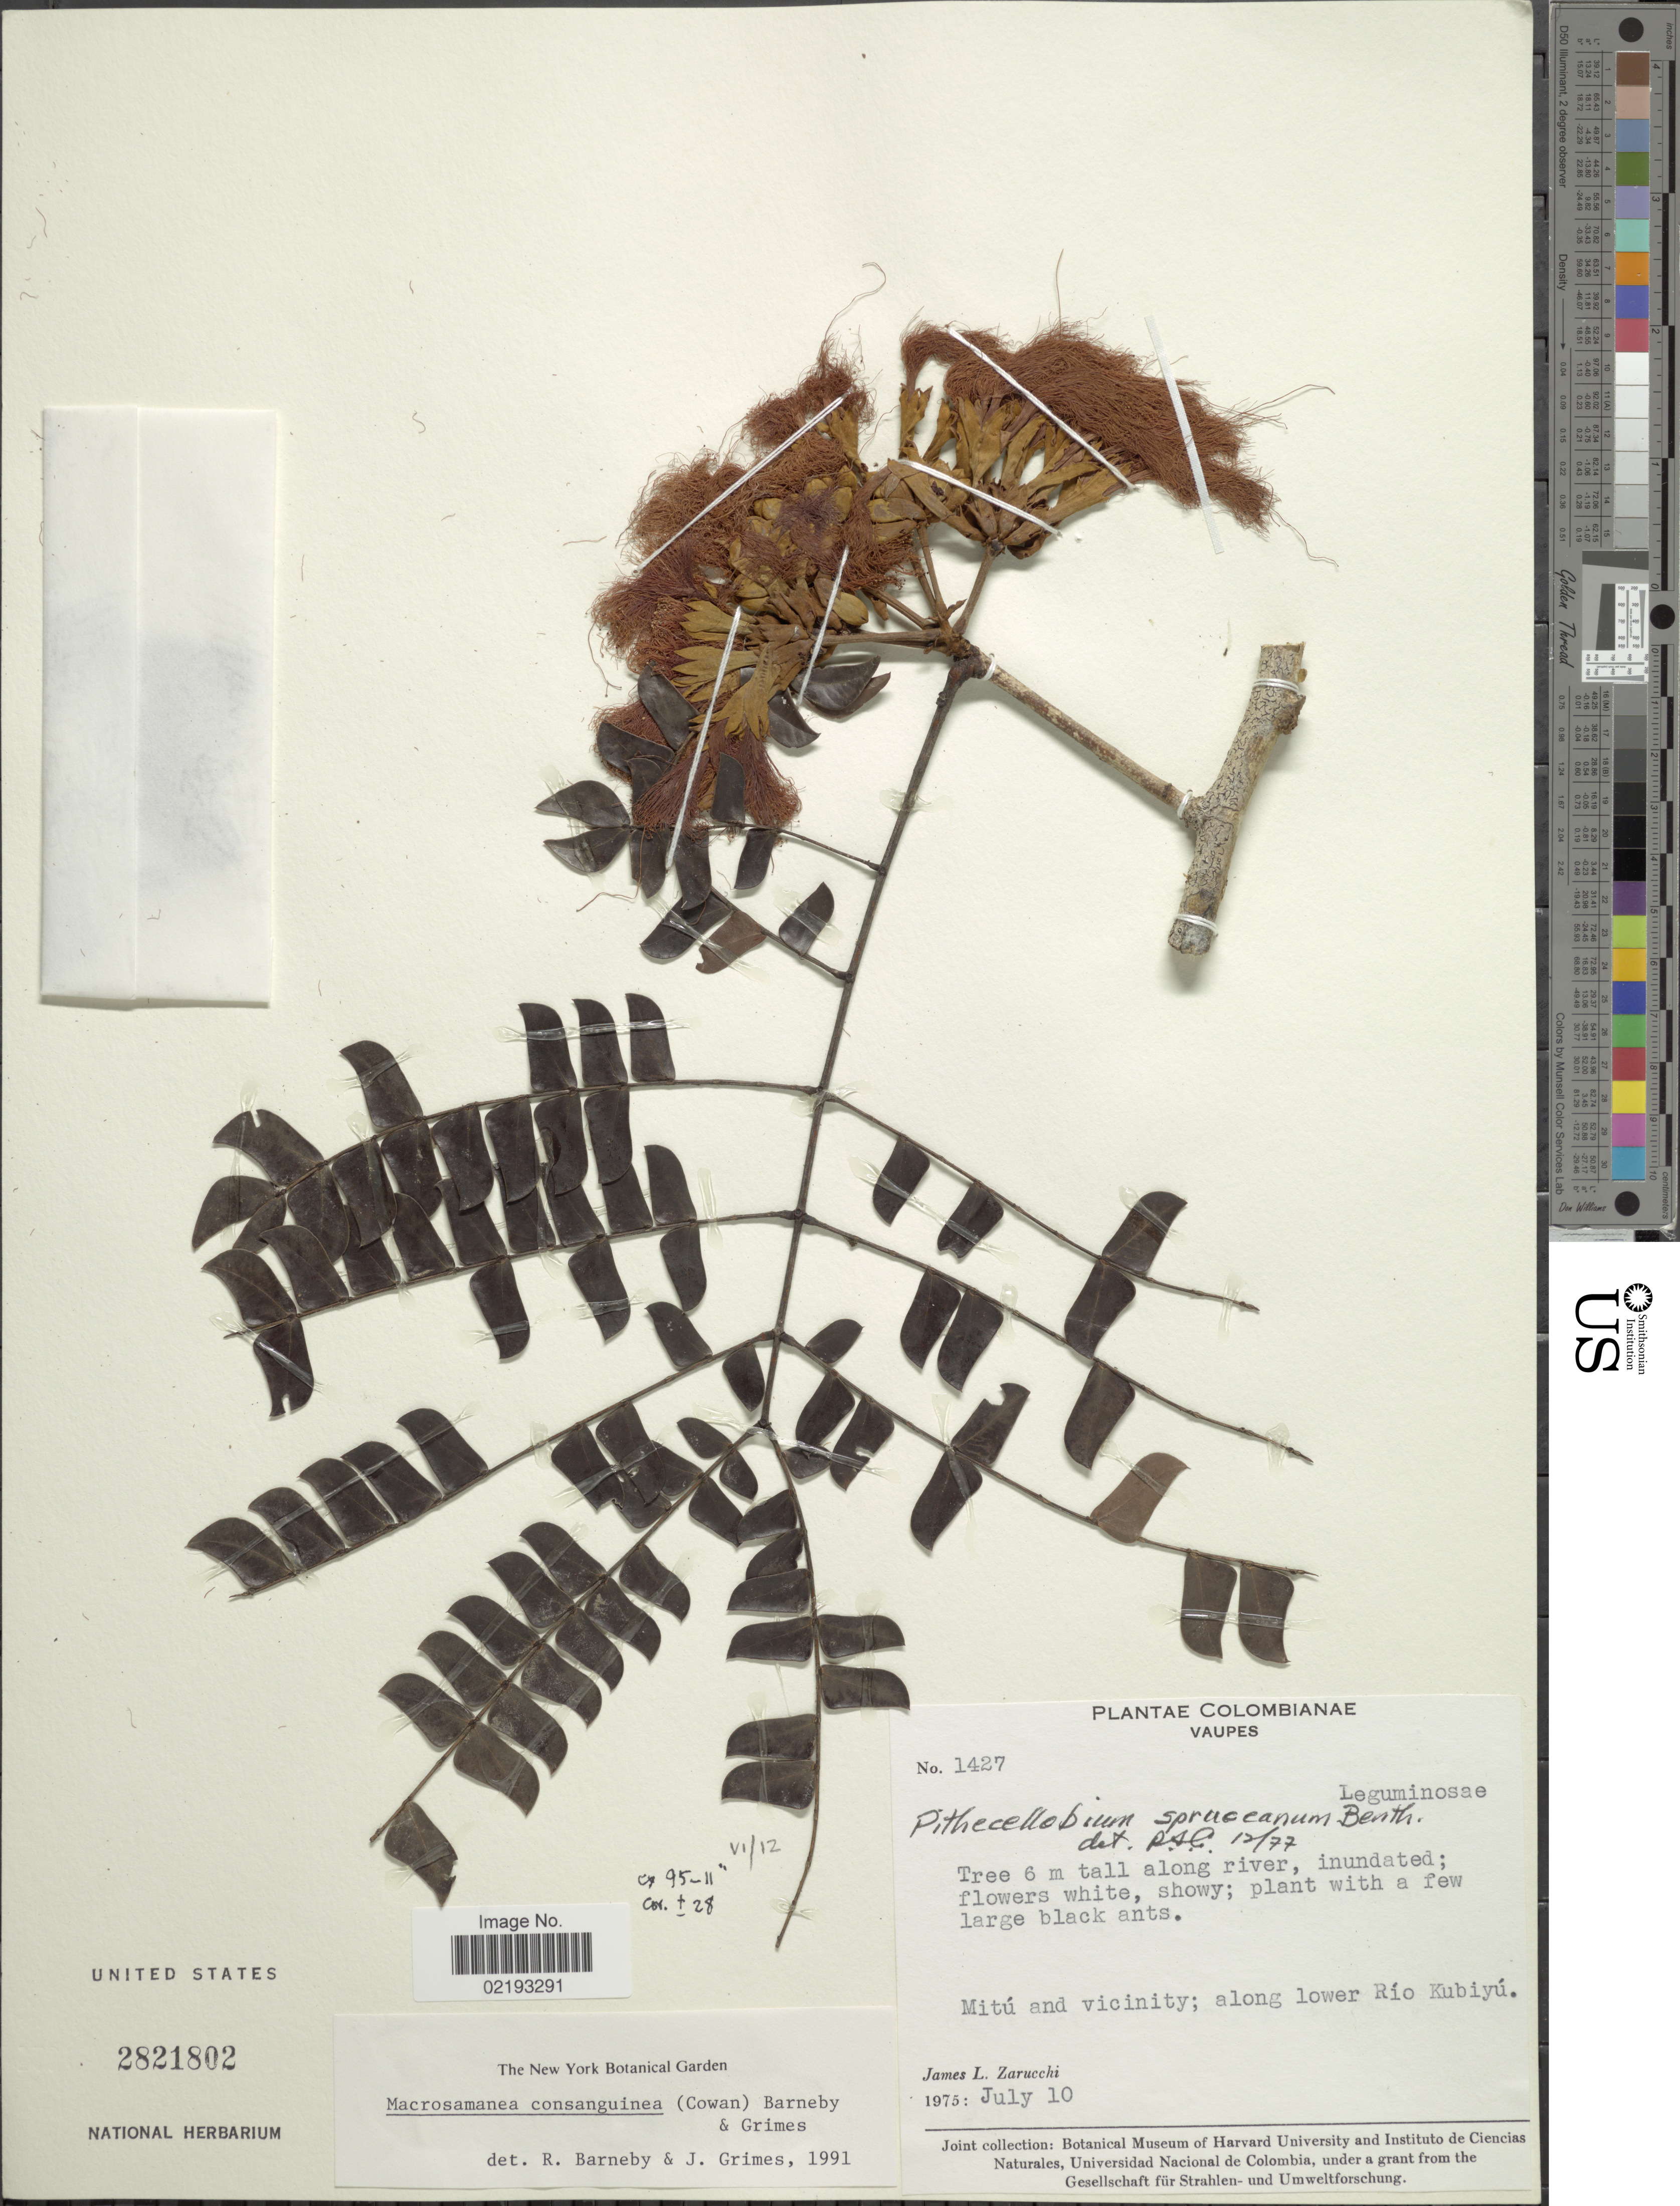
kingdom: Plantae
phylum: Tracheophyta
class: Magnoliopsida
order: Fabales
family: Fabaceae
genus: Macrosamanea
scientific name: Macrosamanea consanguinea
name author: (R.S. Cowan) Barneby & J.W. Grimes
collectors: J. L. Zarucchi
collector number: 1427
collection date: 1975-07-10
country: Colombia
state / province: Vaupés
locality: Mitú and vicinity; along lower Río Kubiyú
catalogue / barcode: US 2821802